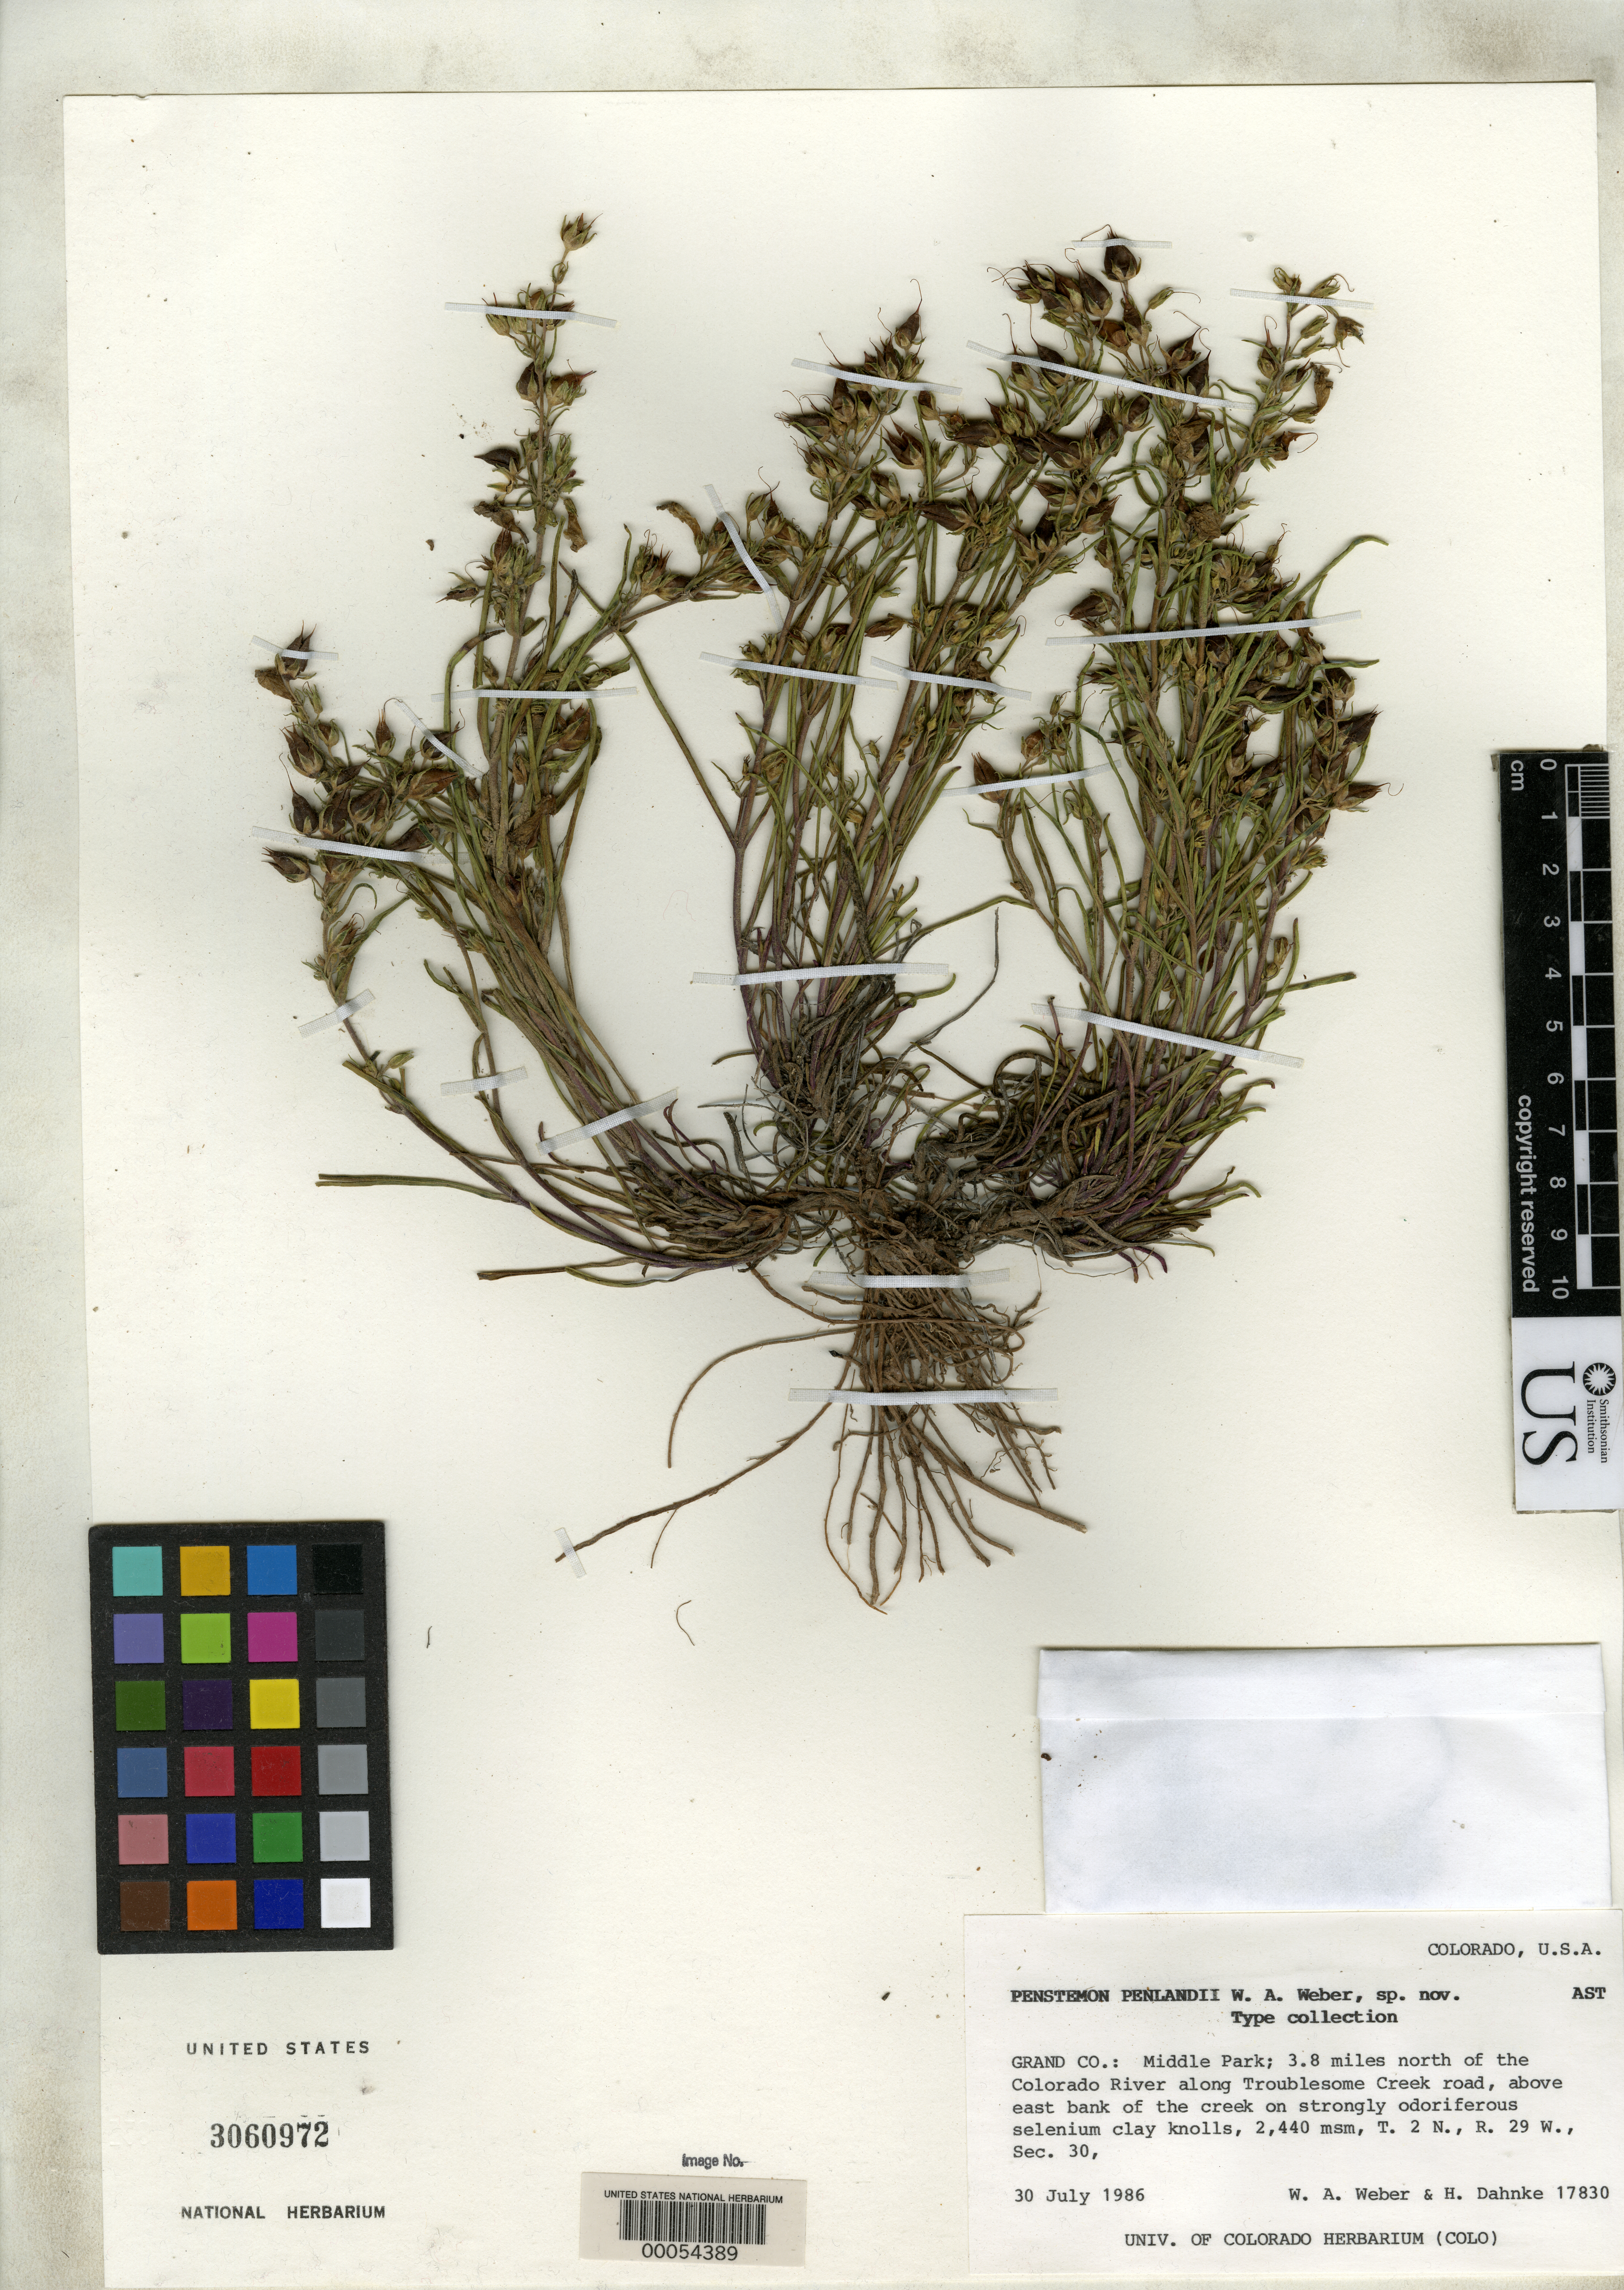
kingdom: Plantae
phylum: Tracheophyta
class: Magnoliopsida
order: Lamiales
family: Plantaginaceae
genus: Penstemon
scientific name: Penstemon penlandii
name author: W.A. Weber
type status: Isotype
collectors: W. A. Weber & H. Dahnke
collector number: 178230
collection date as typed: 30 Jul 1986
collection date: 1986-07-30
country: United States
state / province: Colorado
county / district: Grand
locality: Middle Park, 3.8 mi N of Colorado River along Troublesome Creek Road, above E bank of creek.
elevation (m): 2440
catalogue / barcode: US 3060972